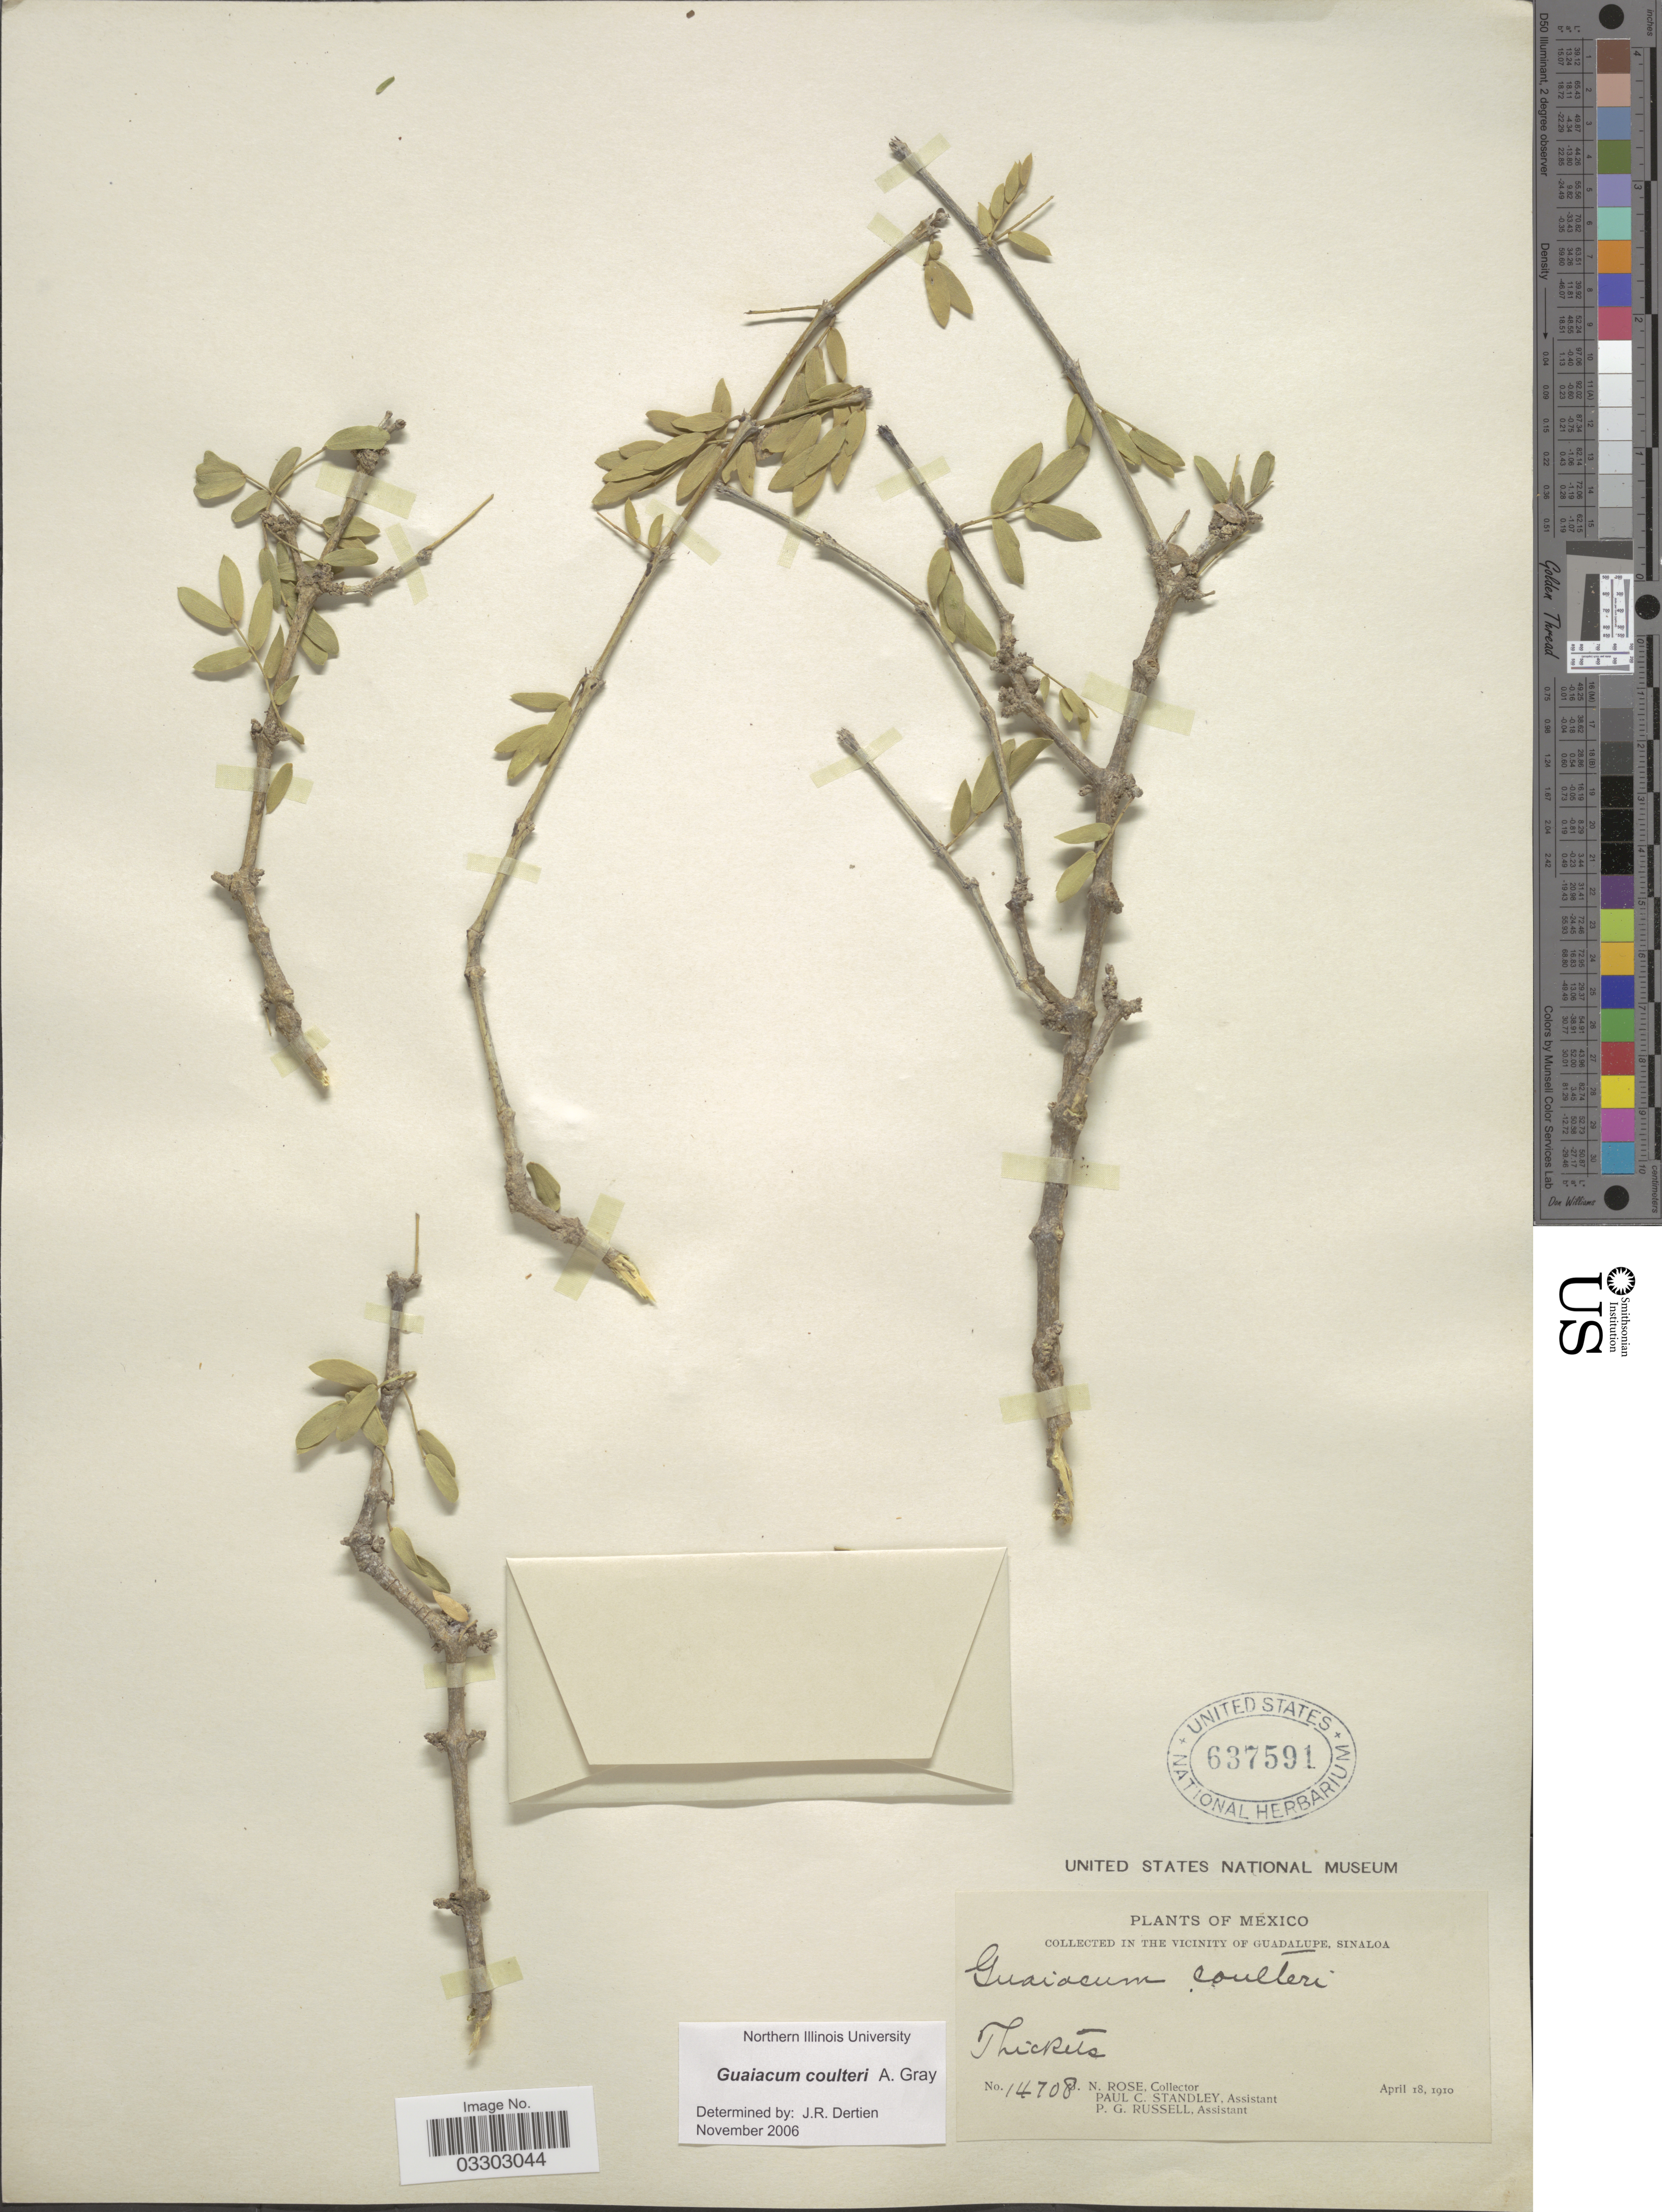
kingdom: Plantae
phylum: Tracheophyta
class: Magnoliopsida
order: Zygophyllales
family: Zygophyllaceae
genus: Guaiacum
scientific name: Guaiacum coulteri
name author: A. Gray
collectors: J. N. Rose, P. C. Standley & P. G. Russell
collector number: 14708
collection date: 1910-04-18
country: Mexico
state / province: Sinaloa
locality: In the vicinity of Guadalupe, Sinaloa.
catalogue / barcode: US 637591